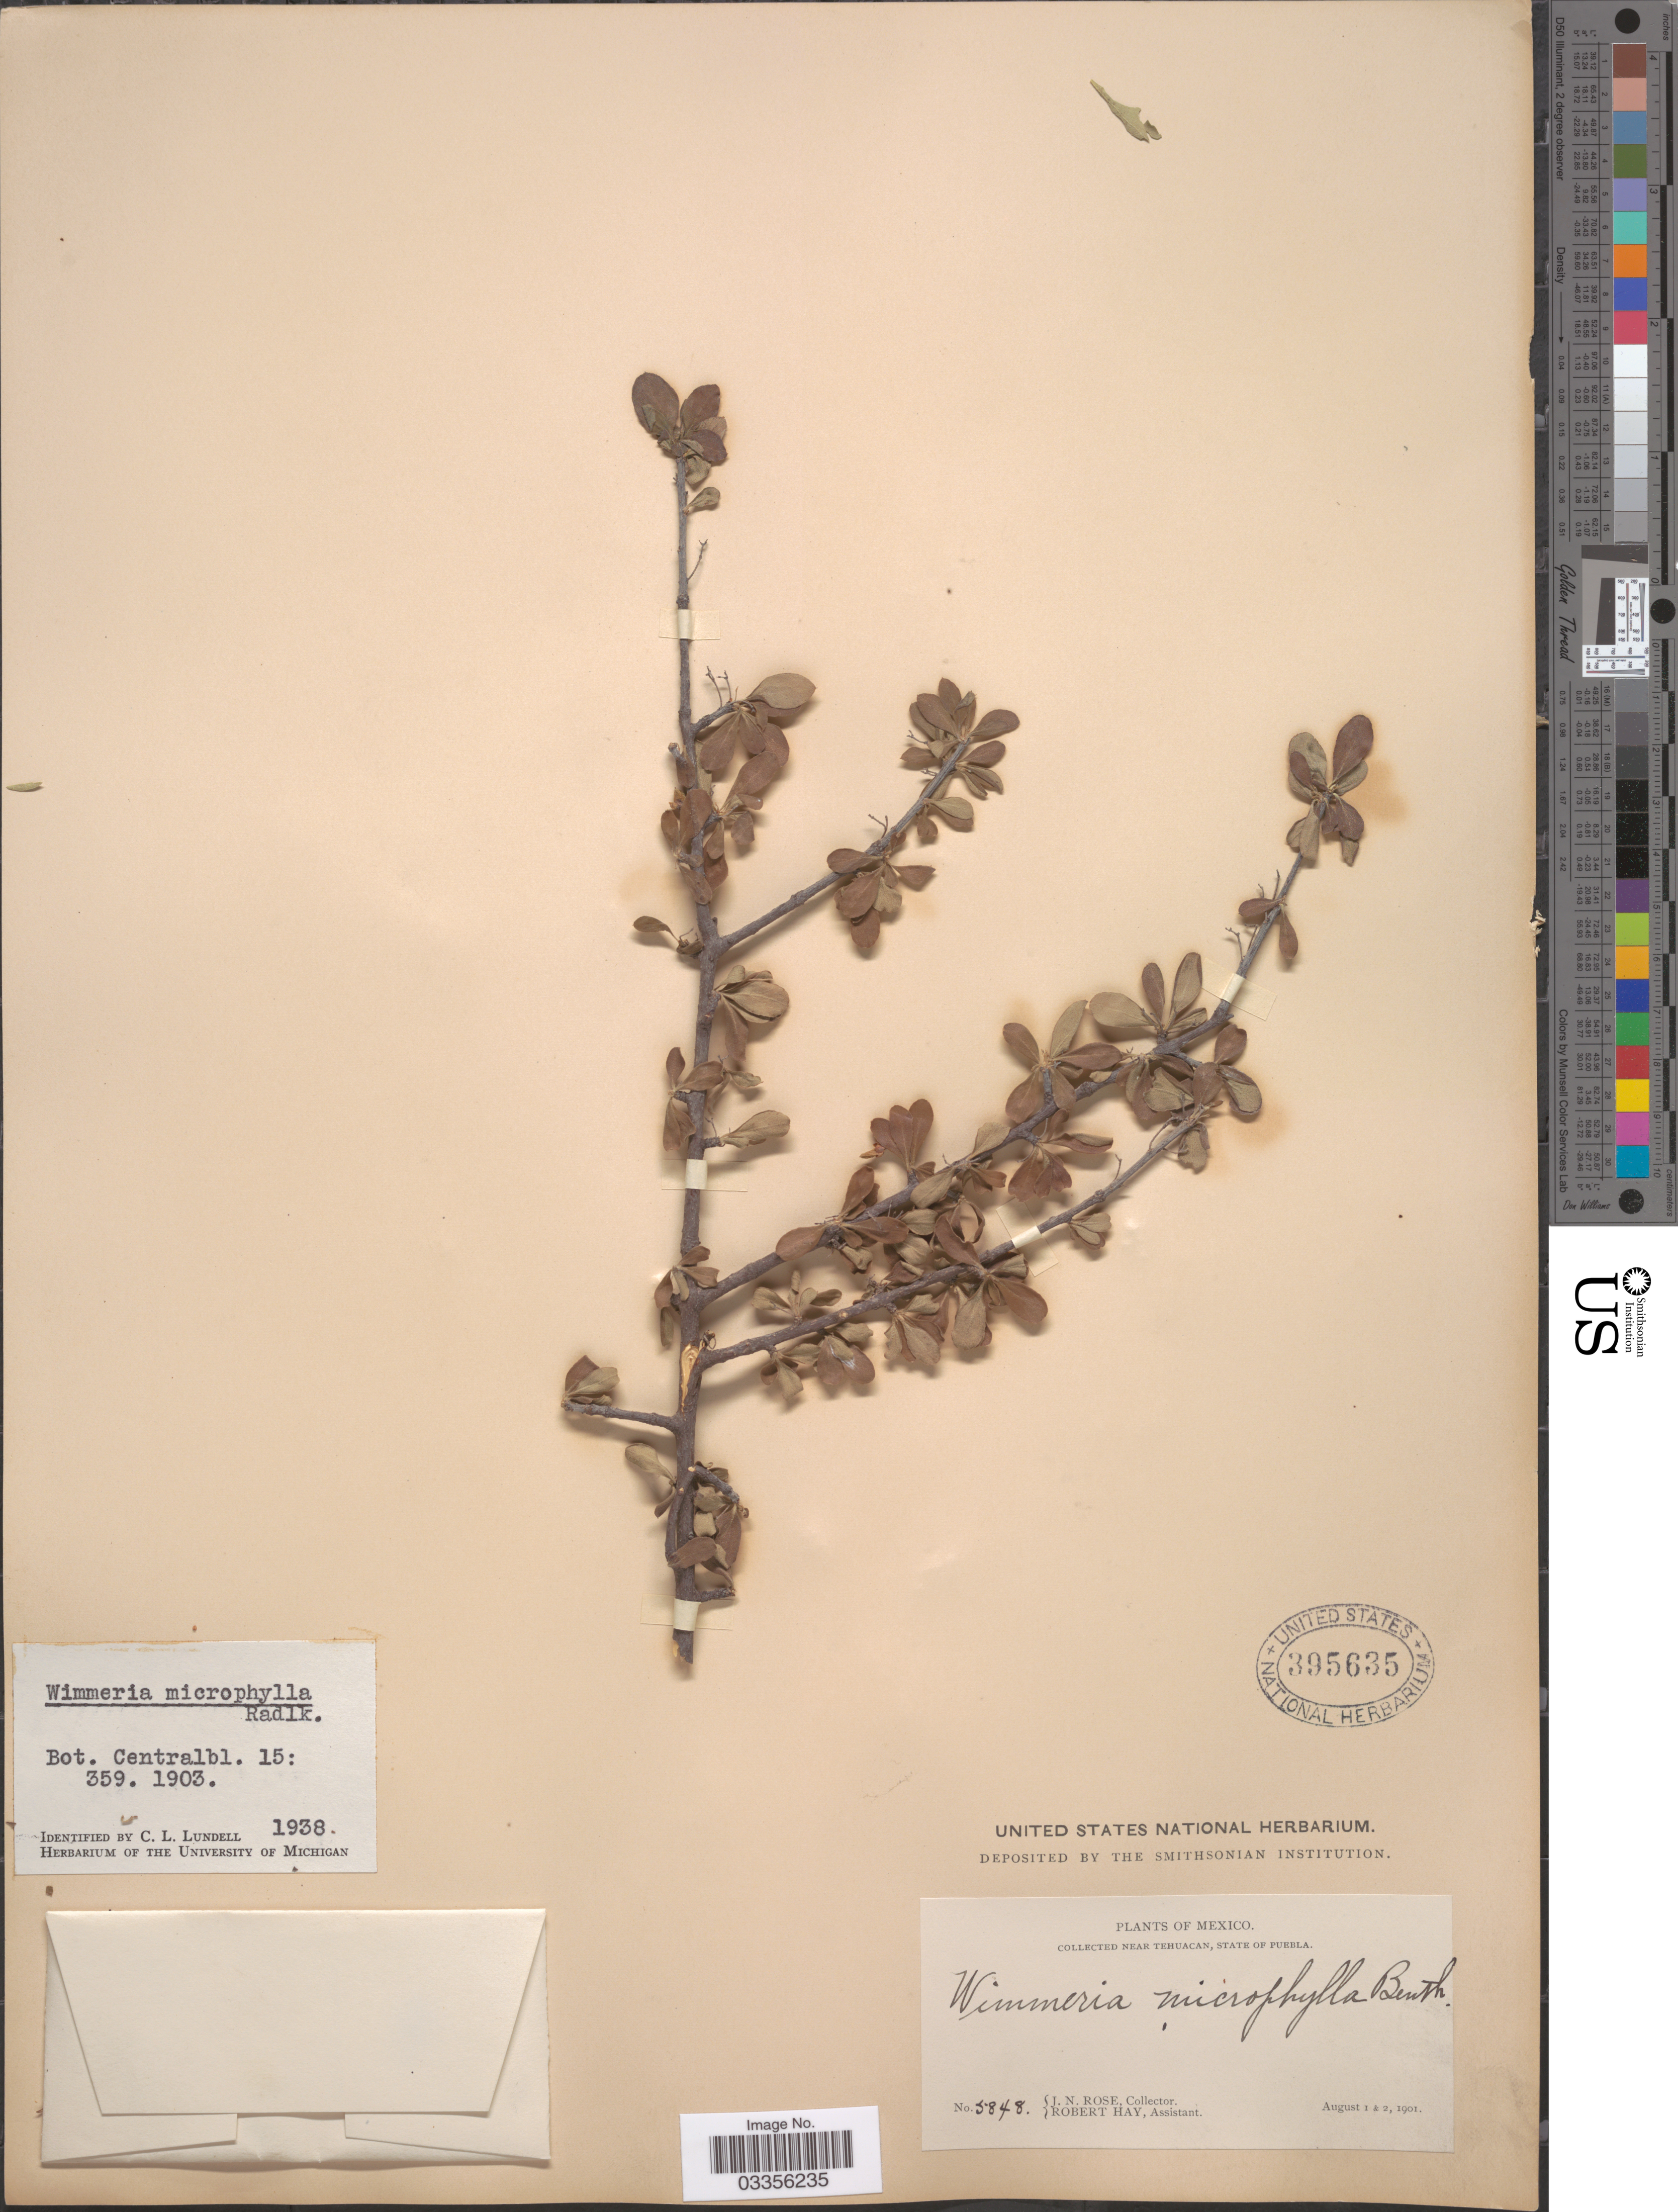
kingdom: Plantae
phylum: Tracheophyta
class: Magnoliopsida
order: Celastrales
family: Celastraceae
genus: Wimmeria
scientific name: Wimmeria microphylla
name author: Radlk.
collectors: J. N. Rose & R. Hay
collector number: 5848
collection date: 1901-08-01/1901-08-02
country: Mexico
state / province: Puebla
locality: Nea Tehuacan.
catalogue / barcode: US 395635